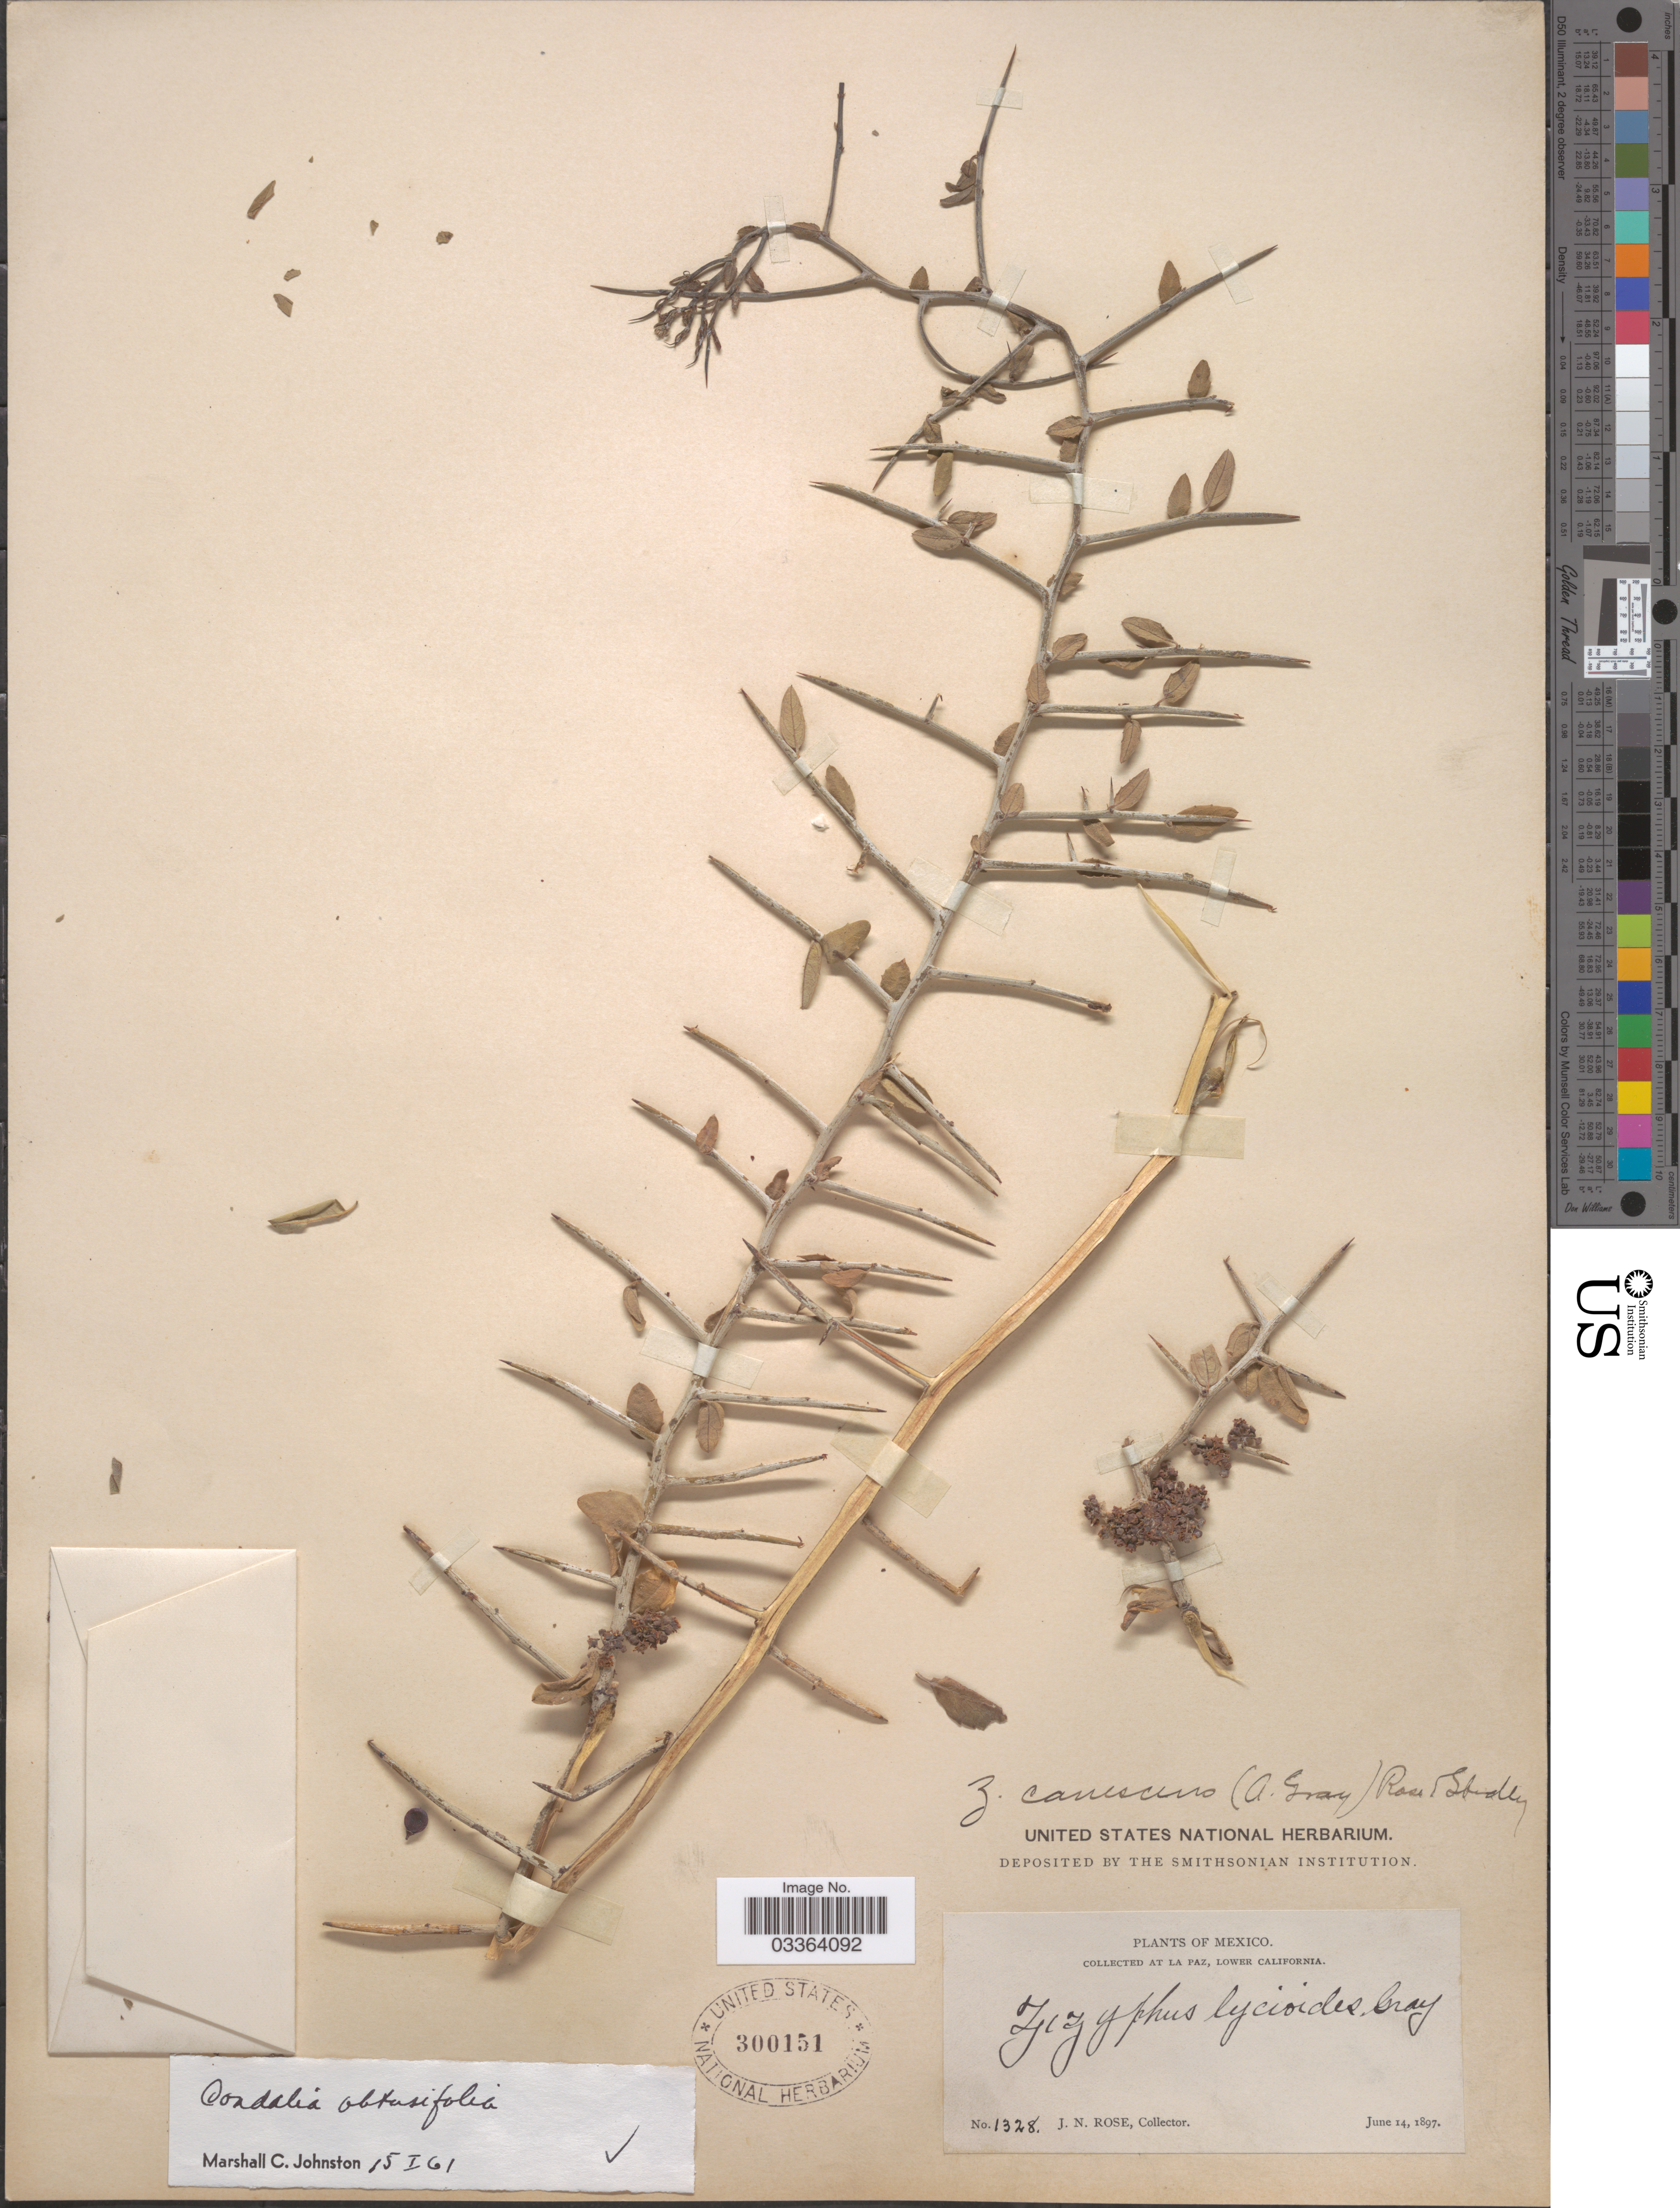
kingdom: Plantae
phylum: Tracheophyta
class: Magnoliopsida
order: Rosales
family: Rhamnaceae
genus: Sarcomphalus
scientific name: Sarcomphalus obtusifolius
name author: (Hook. ex Torr. & A. Gray) Hauenschild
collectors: J. N. Rose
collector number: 1328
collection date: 1897-06-14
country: Mexico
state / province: Baja California Sur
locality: At La Paz, Lower California.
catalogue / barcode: US 300151